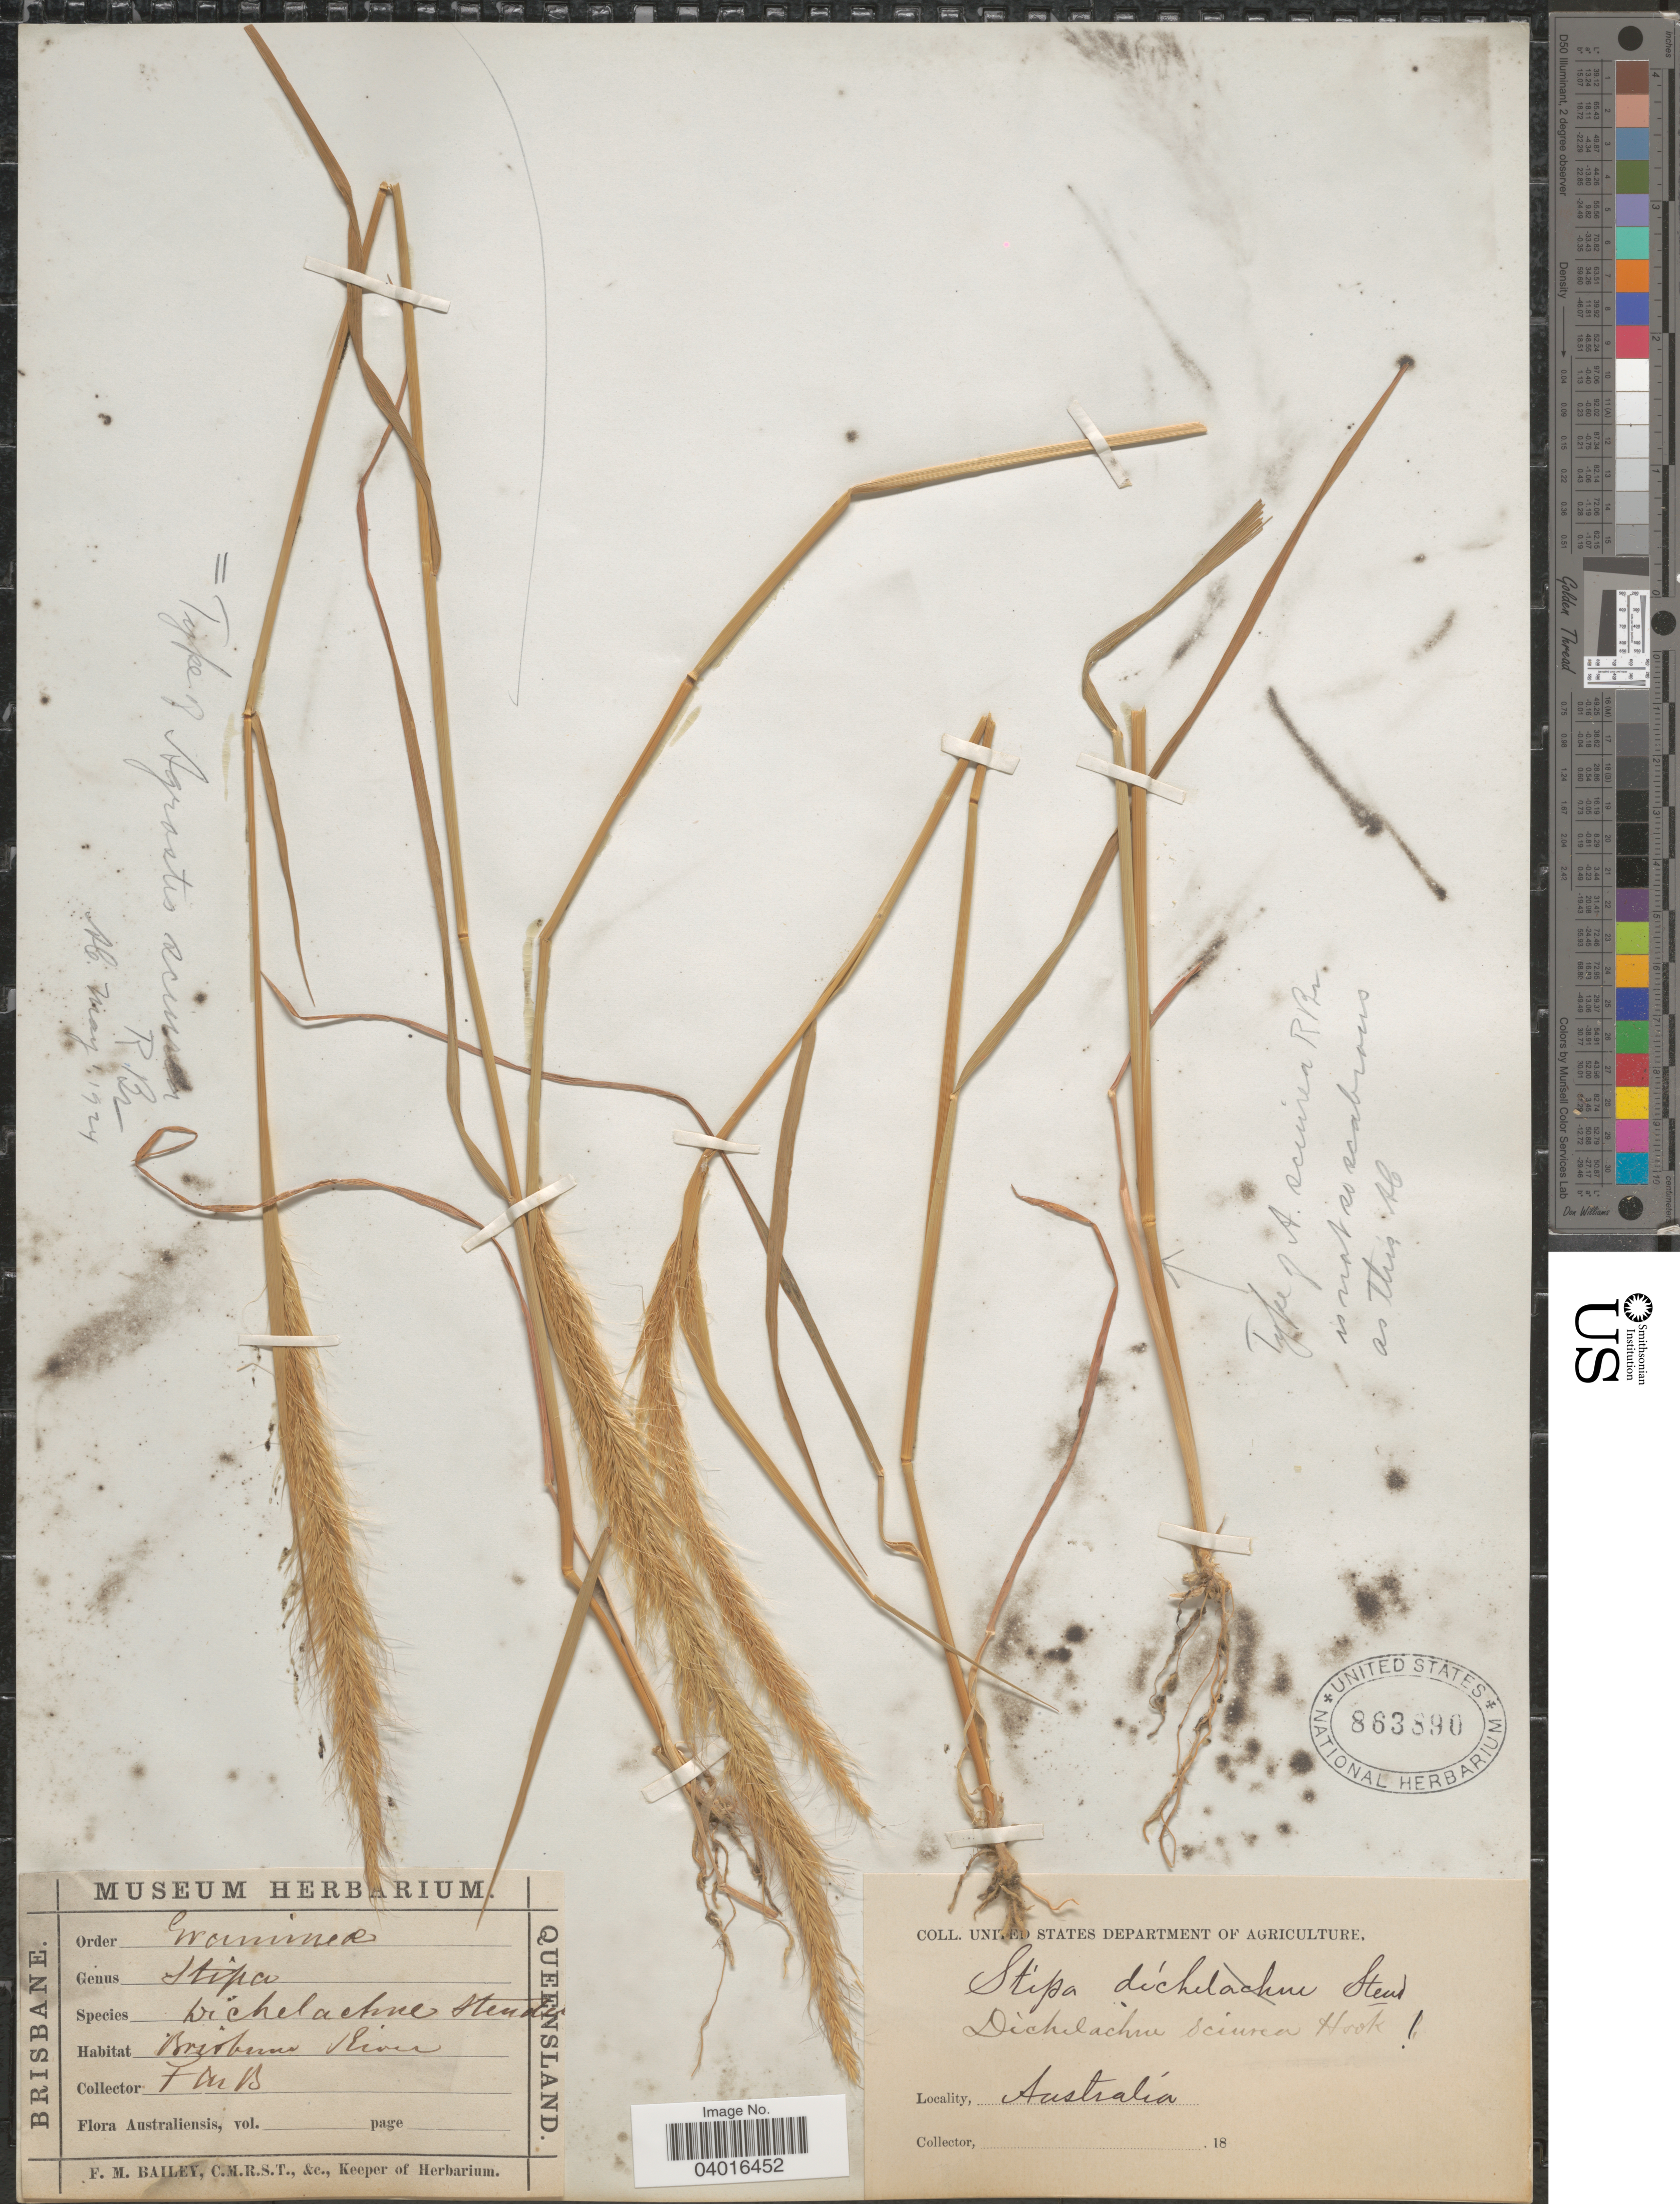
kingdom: Plantae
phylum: Tracheophyta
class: Liliopsida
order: Poales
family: Poaceae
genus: Dichelachne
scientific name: Dichelachne micrantha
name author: (Cav.) Domin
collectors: F. M. Bailey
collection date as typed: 18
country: Australia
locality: Brisbane River.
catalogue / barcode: US 863890